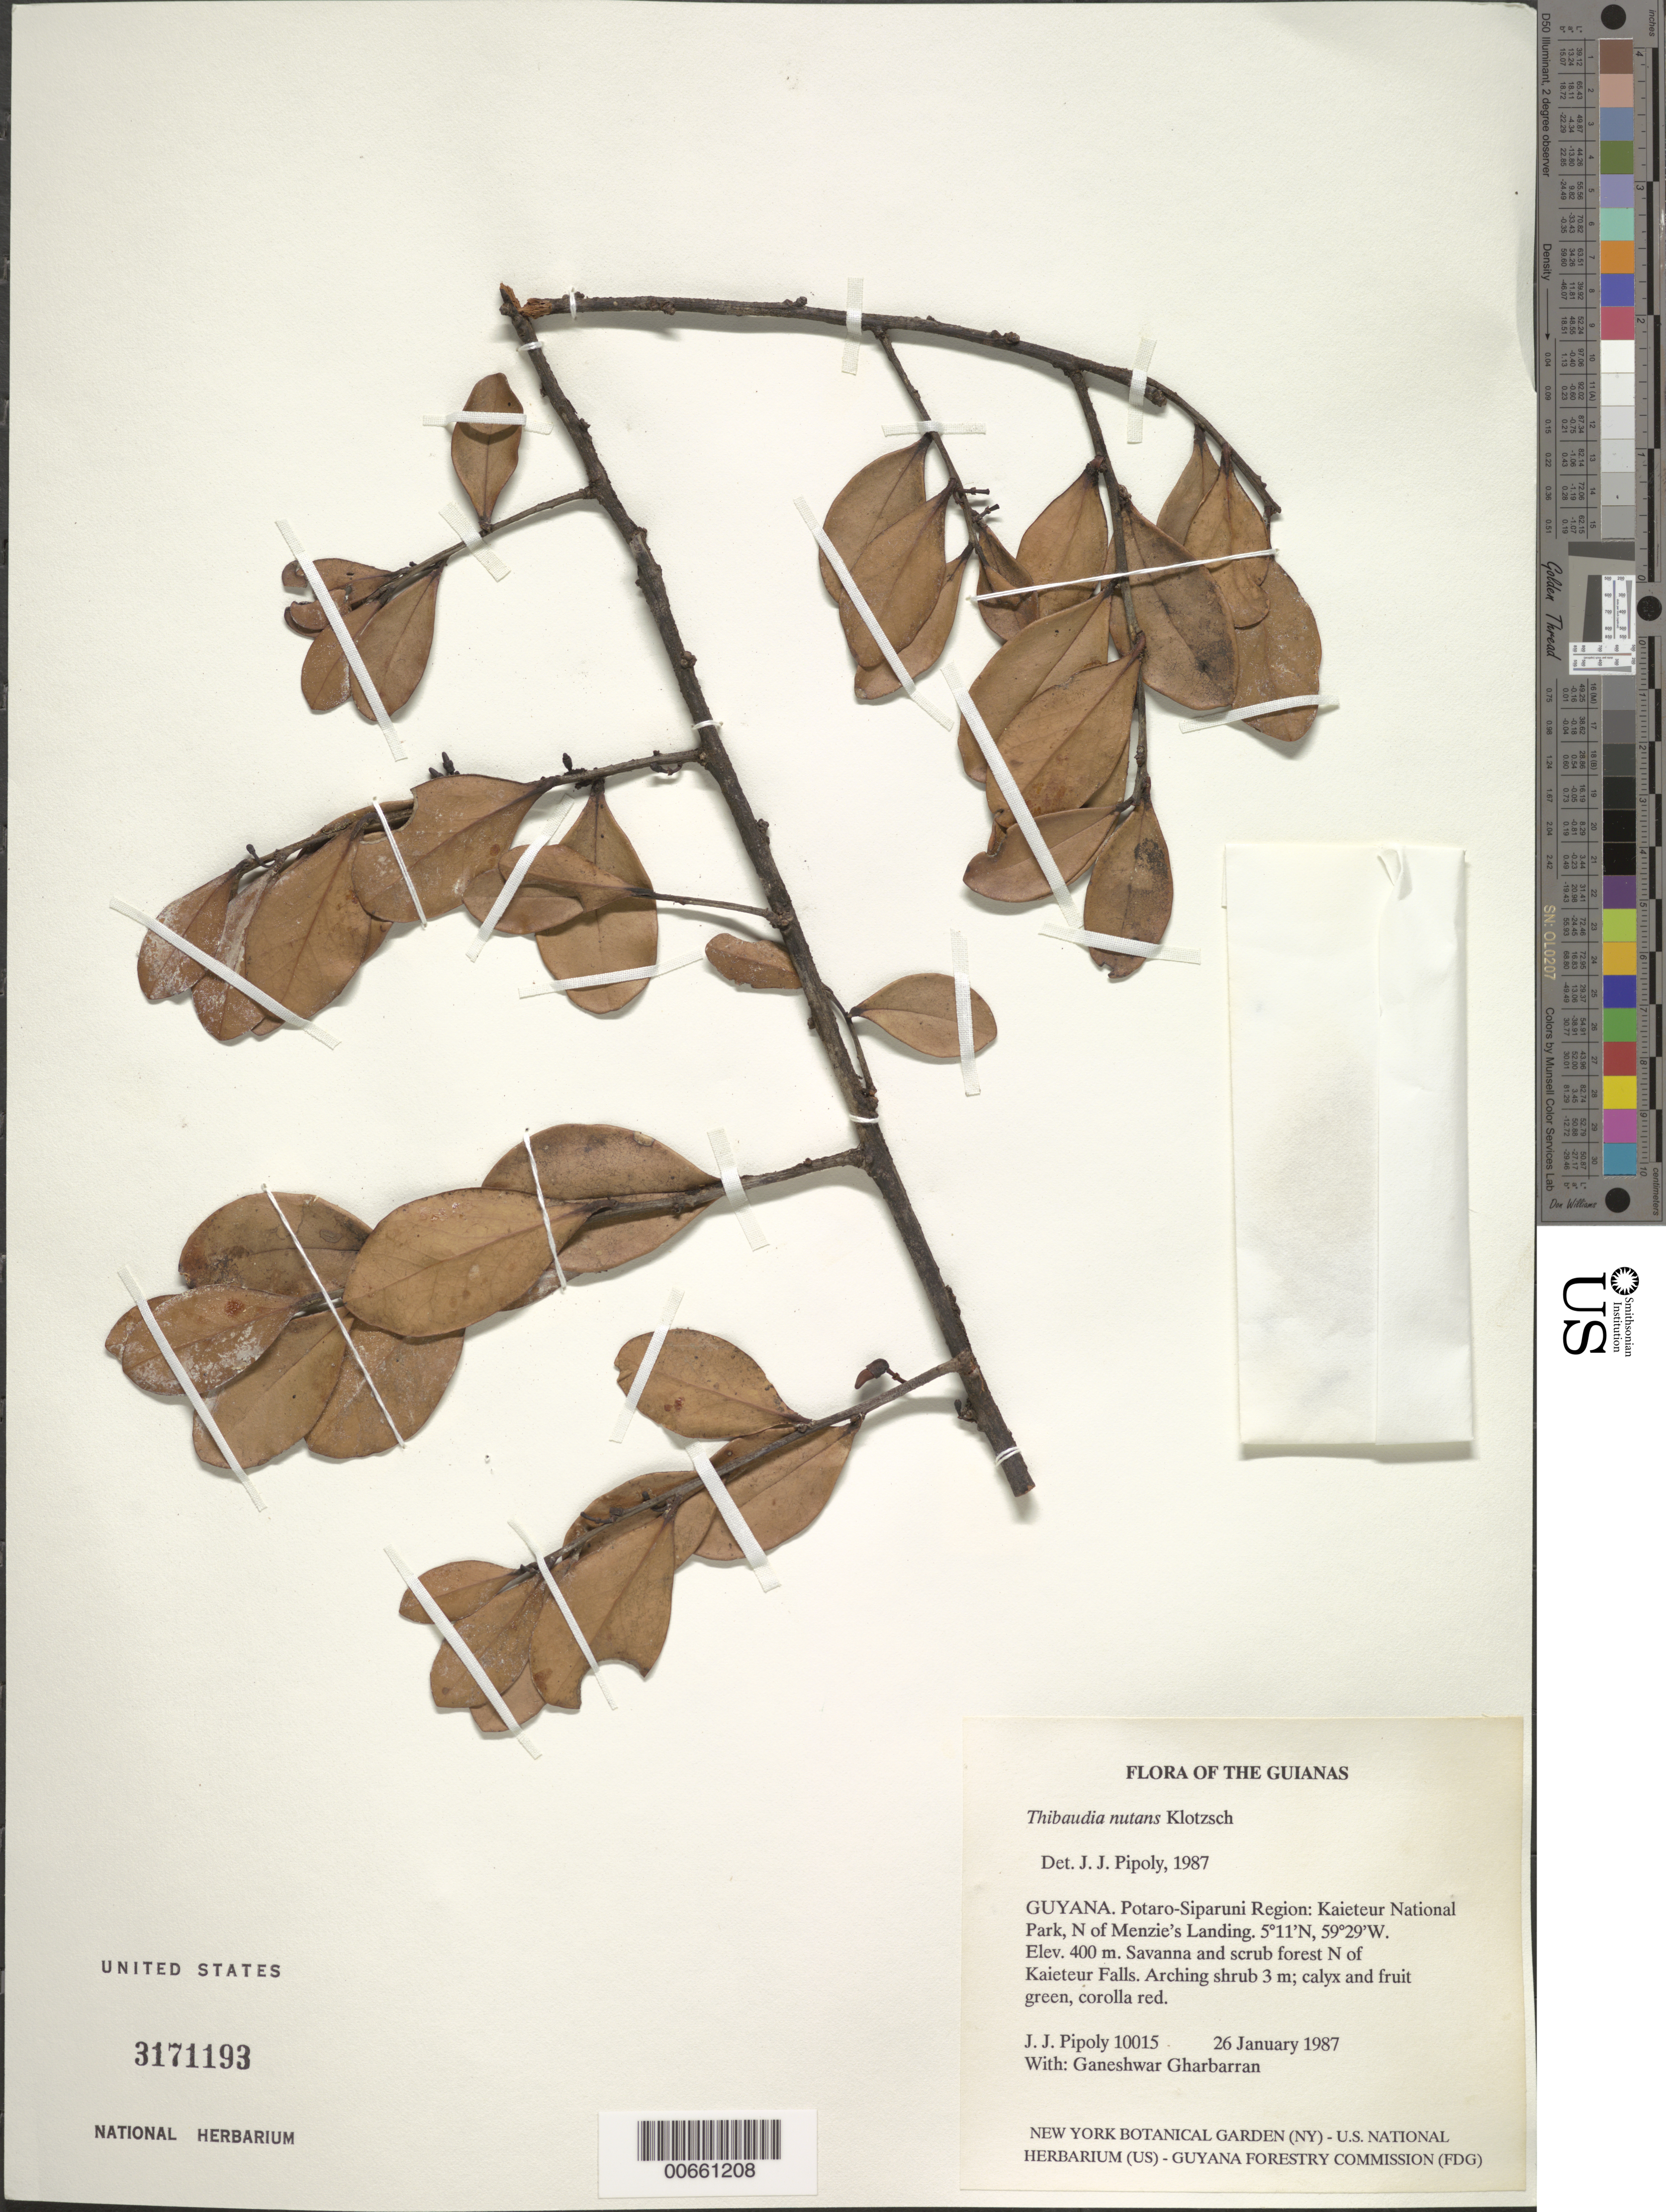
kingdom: Plantae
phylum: Tracheophyta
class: Magnoliopsida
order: Ericales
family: Ericaceae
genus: Thibaudia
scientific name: Thibaudia nutans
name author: Klotzsch ex Mansf.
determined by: Pipoly, J. J., III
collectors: J. J. Pipoly & G. Gharbarran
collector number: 10015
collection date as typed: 26 January 1987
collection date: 1987-01-26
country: Guyana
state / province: Potaro-Siparuni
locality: Kaieteur National Park; N of Menzie's Landing and Kaieteur Falls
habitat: Savanna and scrub forest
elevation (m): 400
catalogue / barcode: US 3171193